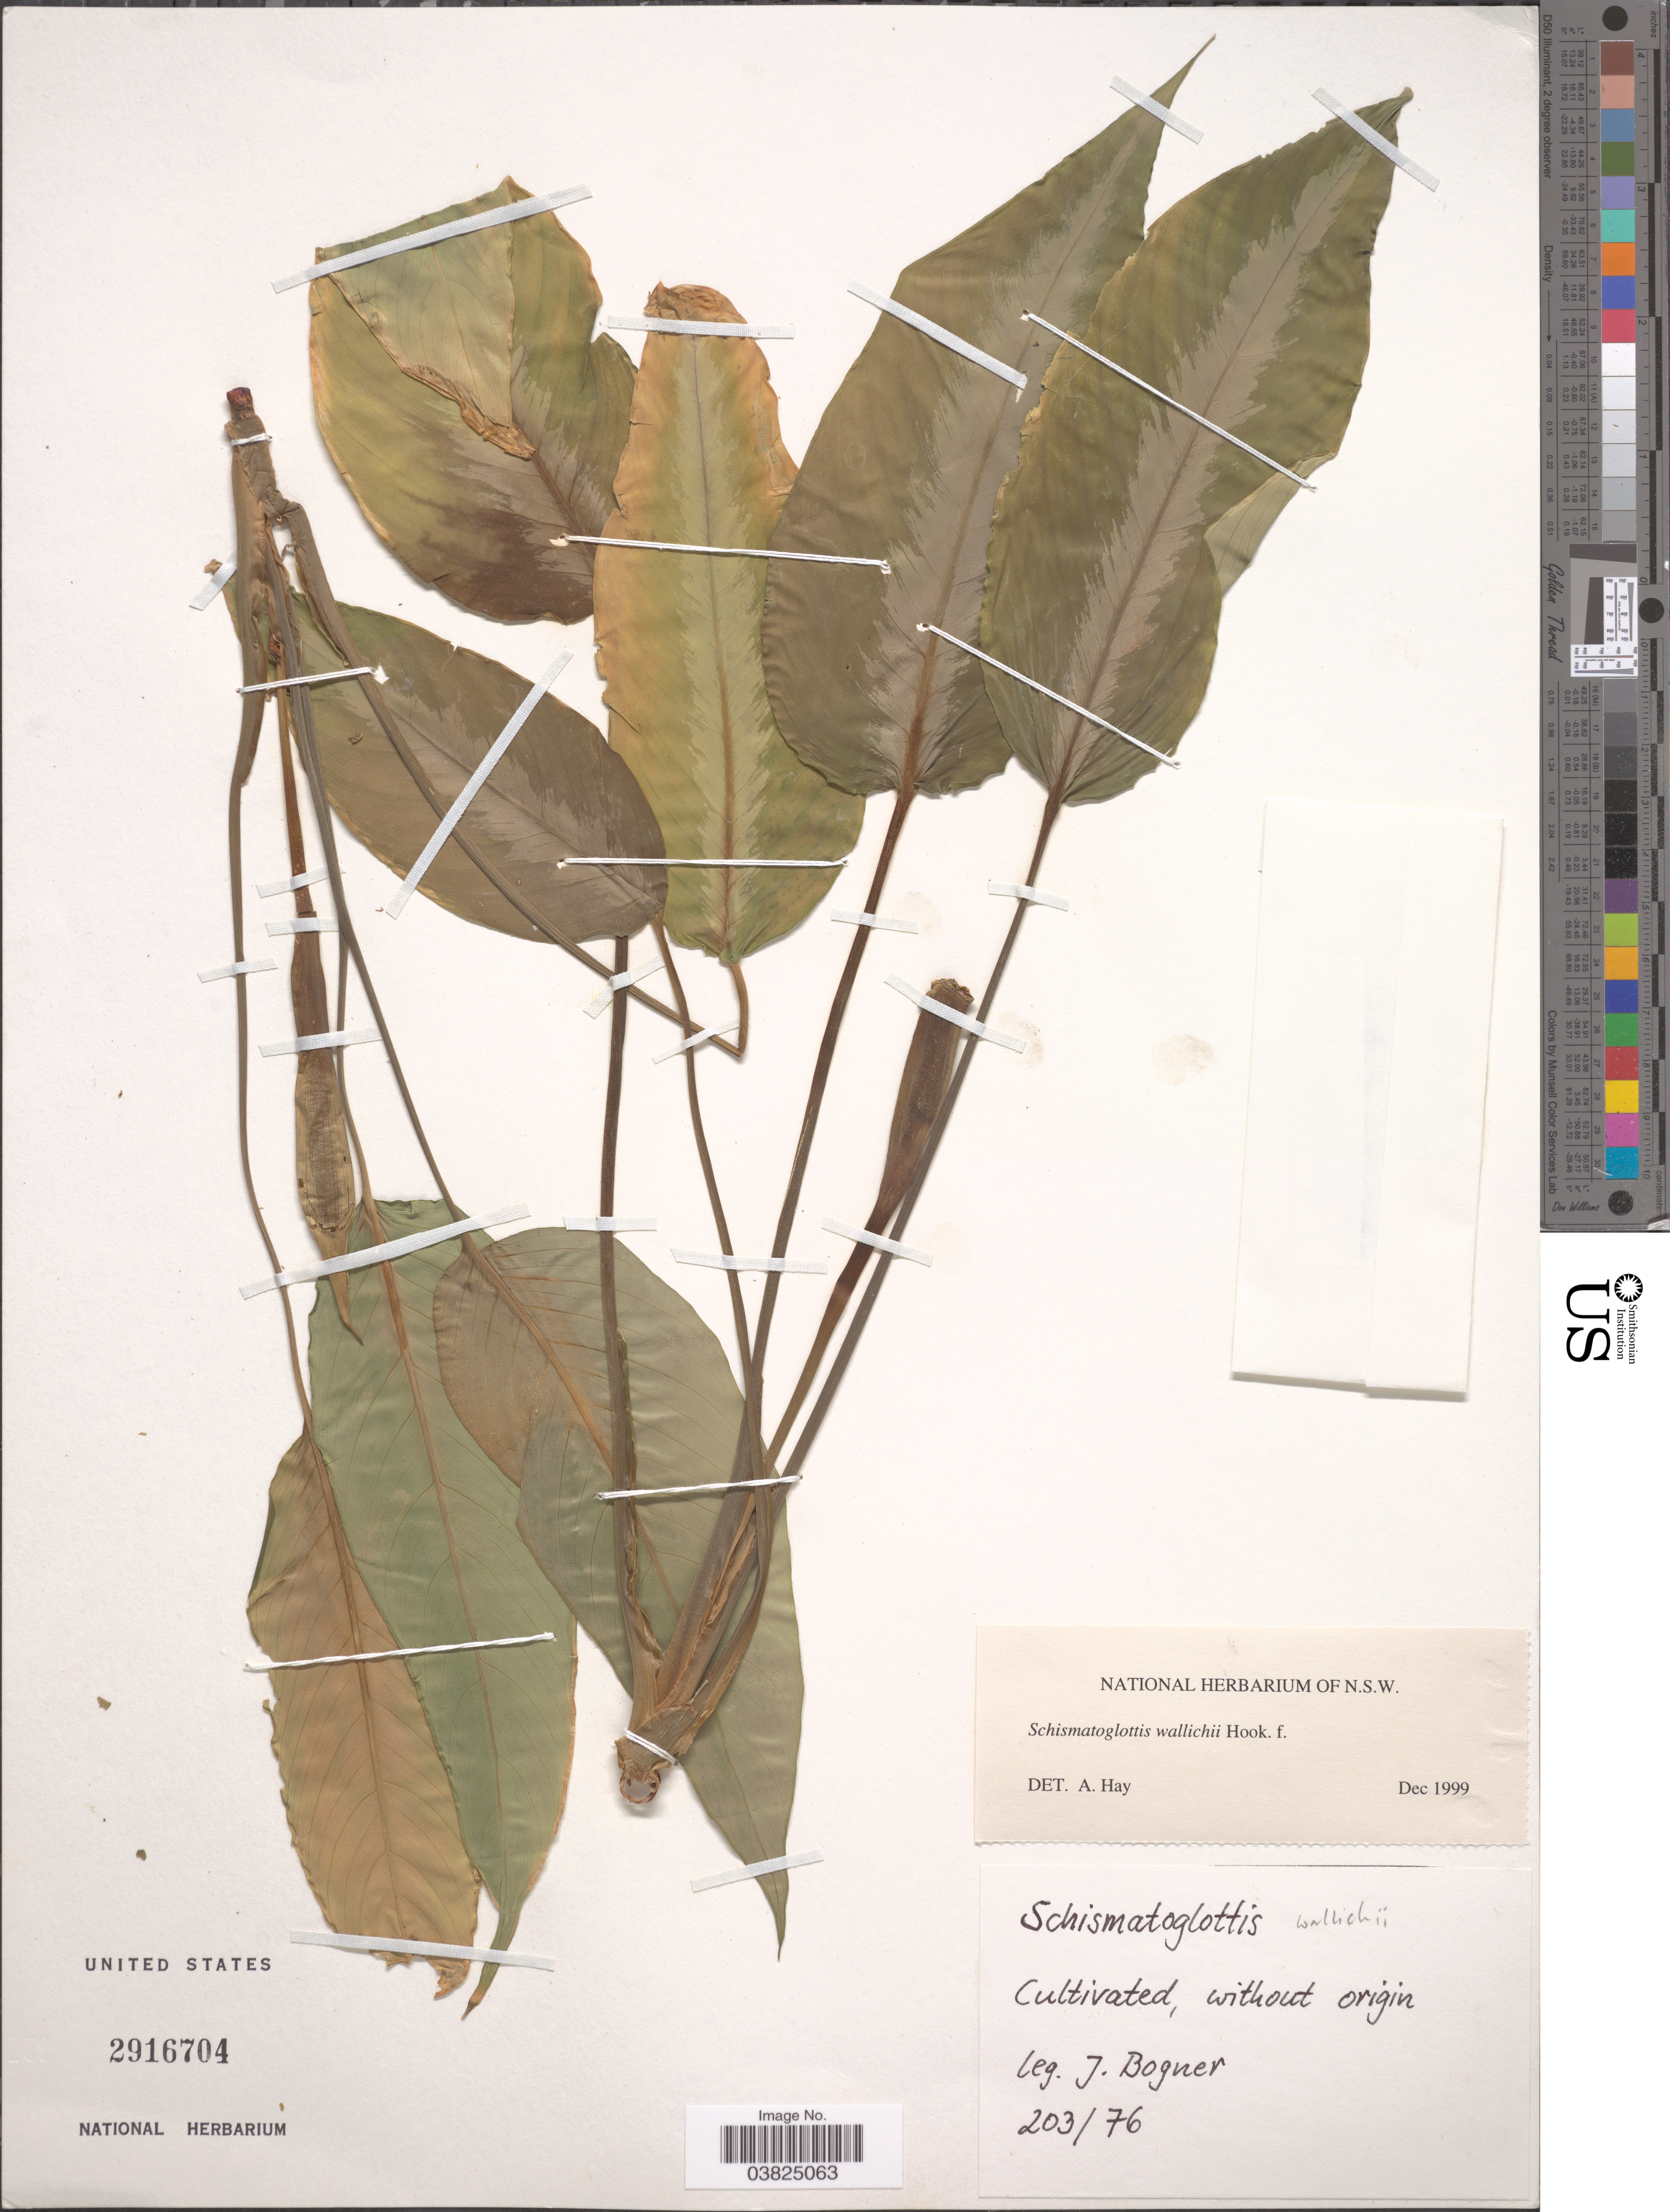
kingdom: Plantae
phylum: Tracheophyta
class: Liliopsida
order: Alismatales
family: Araceae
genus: Schismatoglottis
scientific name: Schismatoglottis wallichii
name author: Hook. f.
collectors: J. Bogner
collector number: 203/76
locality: Without origin.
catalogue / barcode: US 2916704